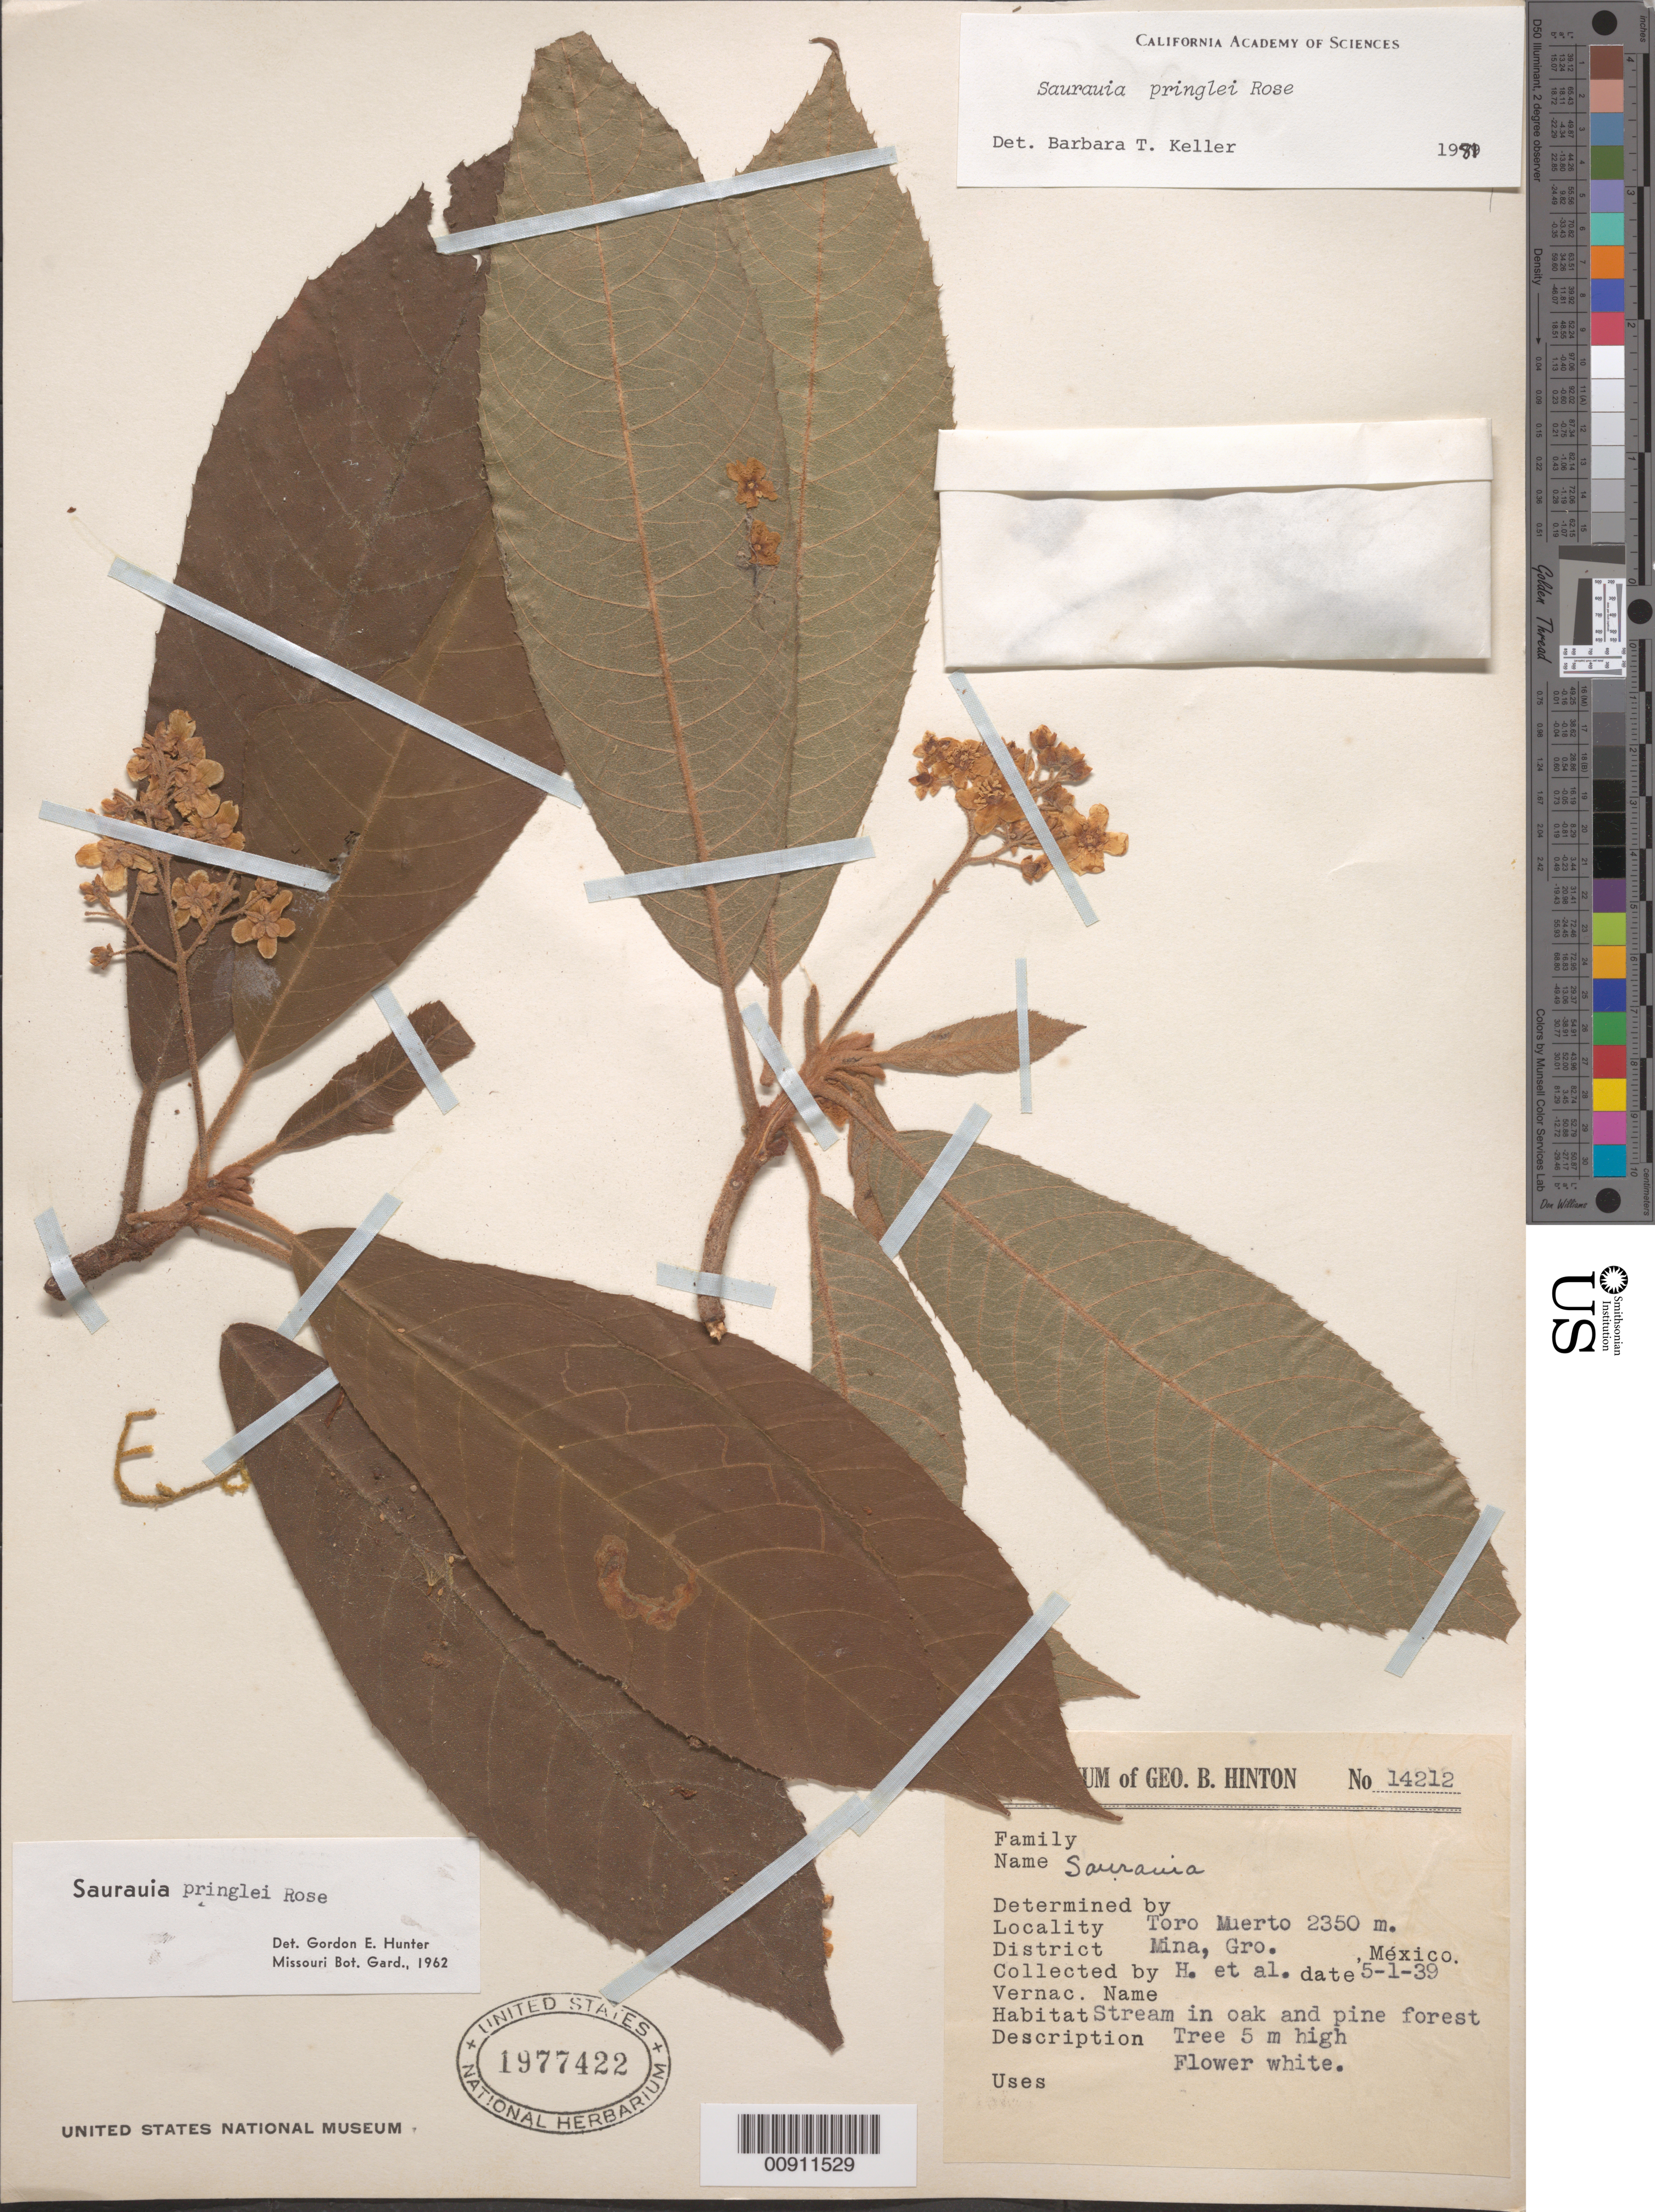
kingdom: Plantae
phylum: Tracheophyta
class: Magnoliopsida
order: Ericales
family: Actinidiaceae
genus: Saurauia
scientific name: Saurauia pringlei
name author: Rose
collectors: G. B. Hinton & et al.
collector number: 14212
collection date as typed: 01 May 1939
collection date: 1939-05-01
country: Mexico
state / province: Guerrero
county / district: Mina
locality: Toro Muerto, District Mina, Guerrero.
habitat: Stream in oak and pine forest.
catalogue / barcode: US 1977422